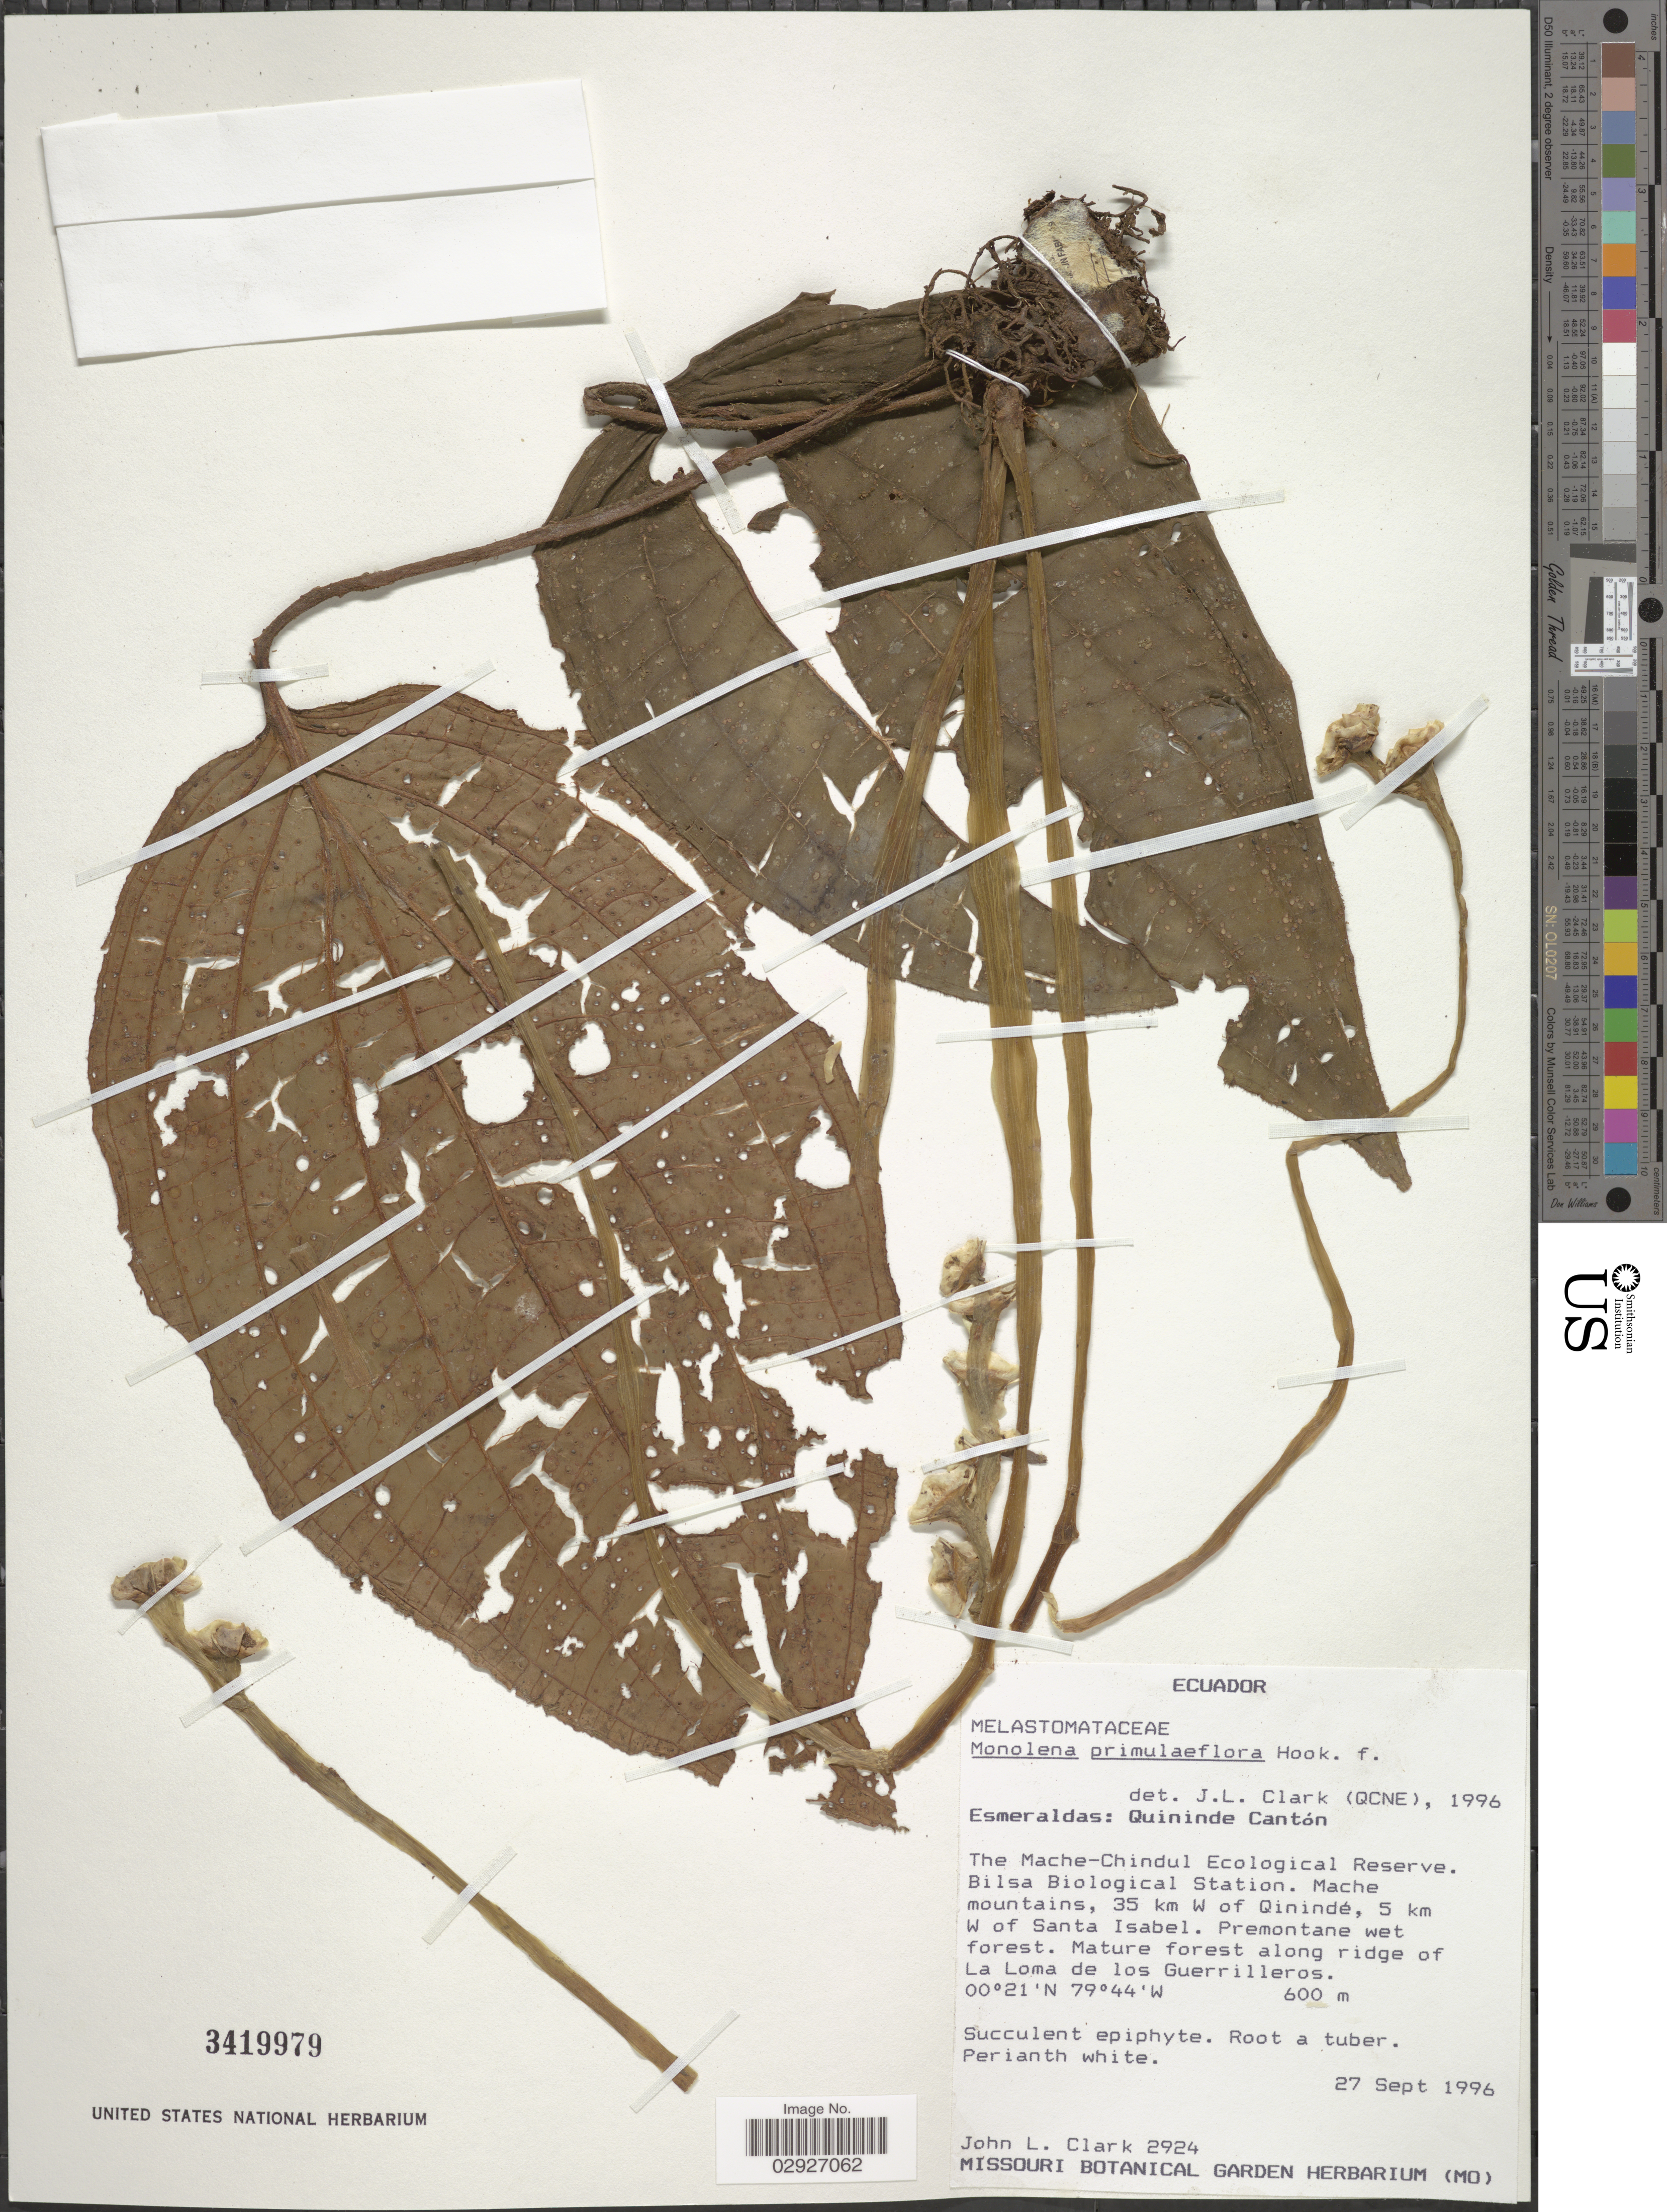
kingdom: Plantae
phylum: Tracheophyta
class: Magnoliopsida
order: Myrtales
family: Melastomataceae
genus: Monolena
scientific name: Monolena primuliflora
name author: Hook. f.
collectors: J. L. Clark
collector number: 2924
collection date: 1996-09-27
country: Ecuador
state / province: Esmeraldas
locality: Quininde Cantón, The Mache-Chindul Ecological Reserve, Bilsa Biological Station, Mache mountains, 35 km W Qinindé, 5 km W of Santa Isabel.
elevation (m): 600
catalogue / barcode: US 3419979